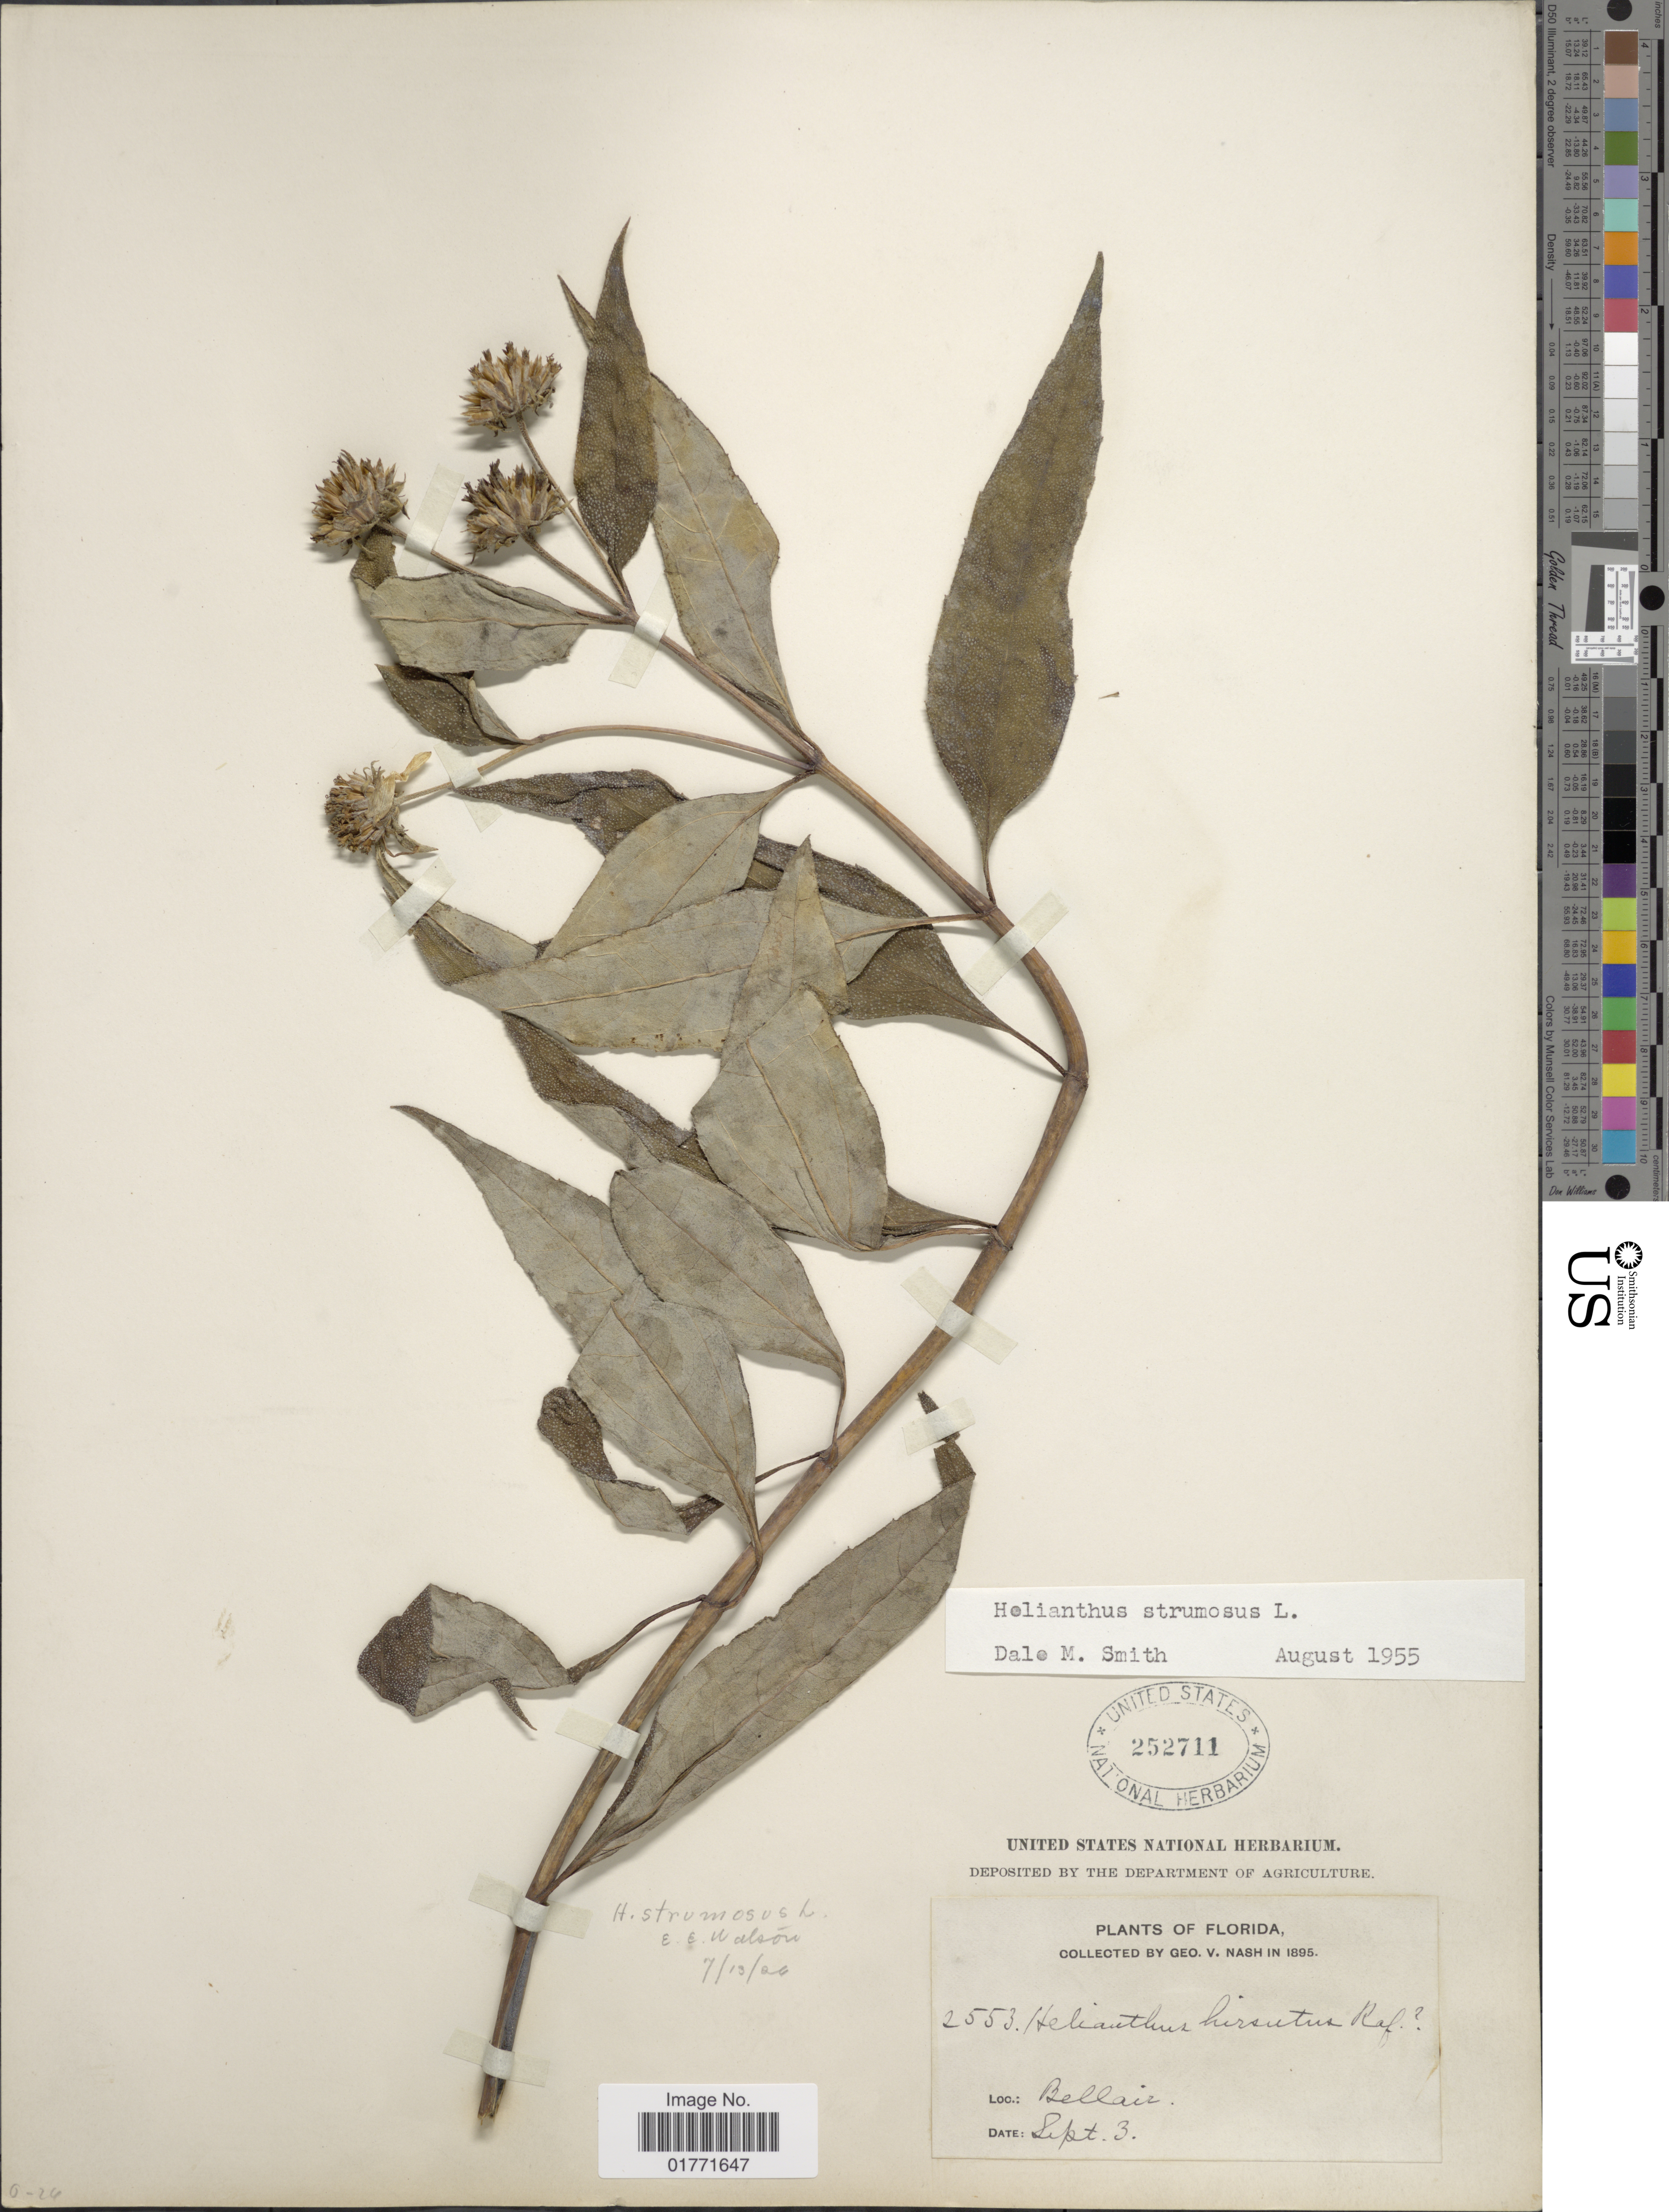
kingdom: Plantae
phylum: Tracheophyta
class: Magnoliopsida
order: Asterales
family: Asteraceae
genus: Helianthus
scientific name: Helianthus strumosus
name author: L.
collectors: G. V. Nash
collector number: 2553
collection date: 1895-09-03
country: United States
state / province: Florida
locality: Florida. Bellaie.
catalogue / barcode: US 252711